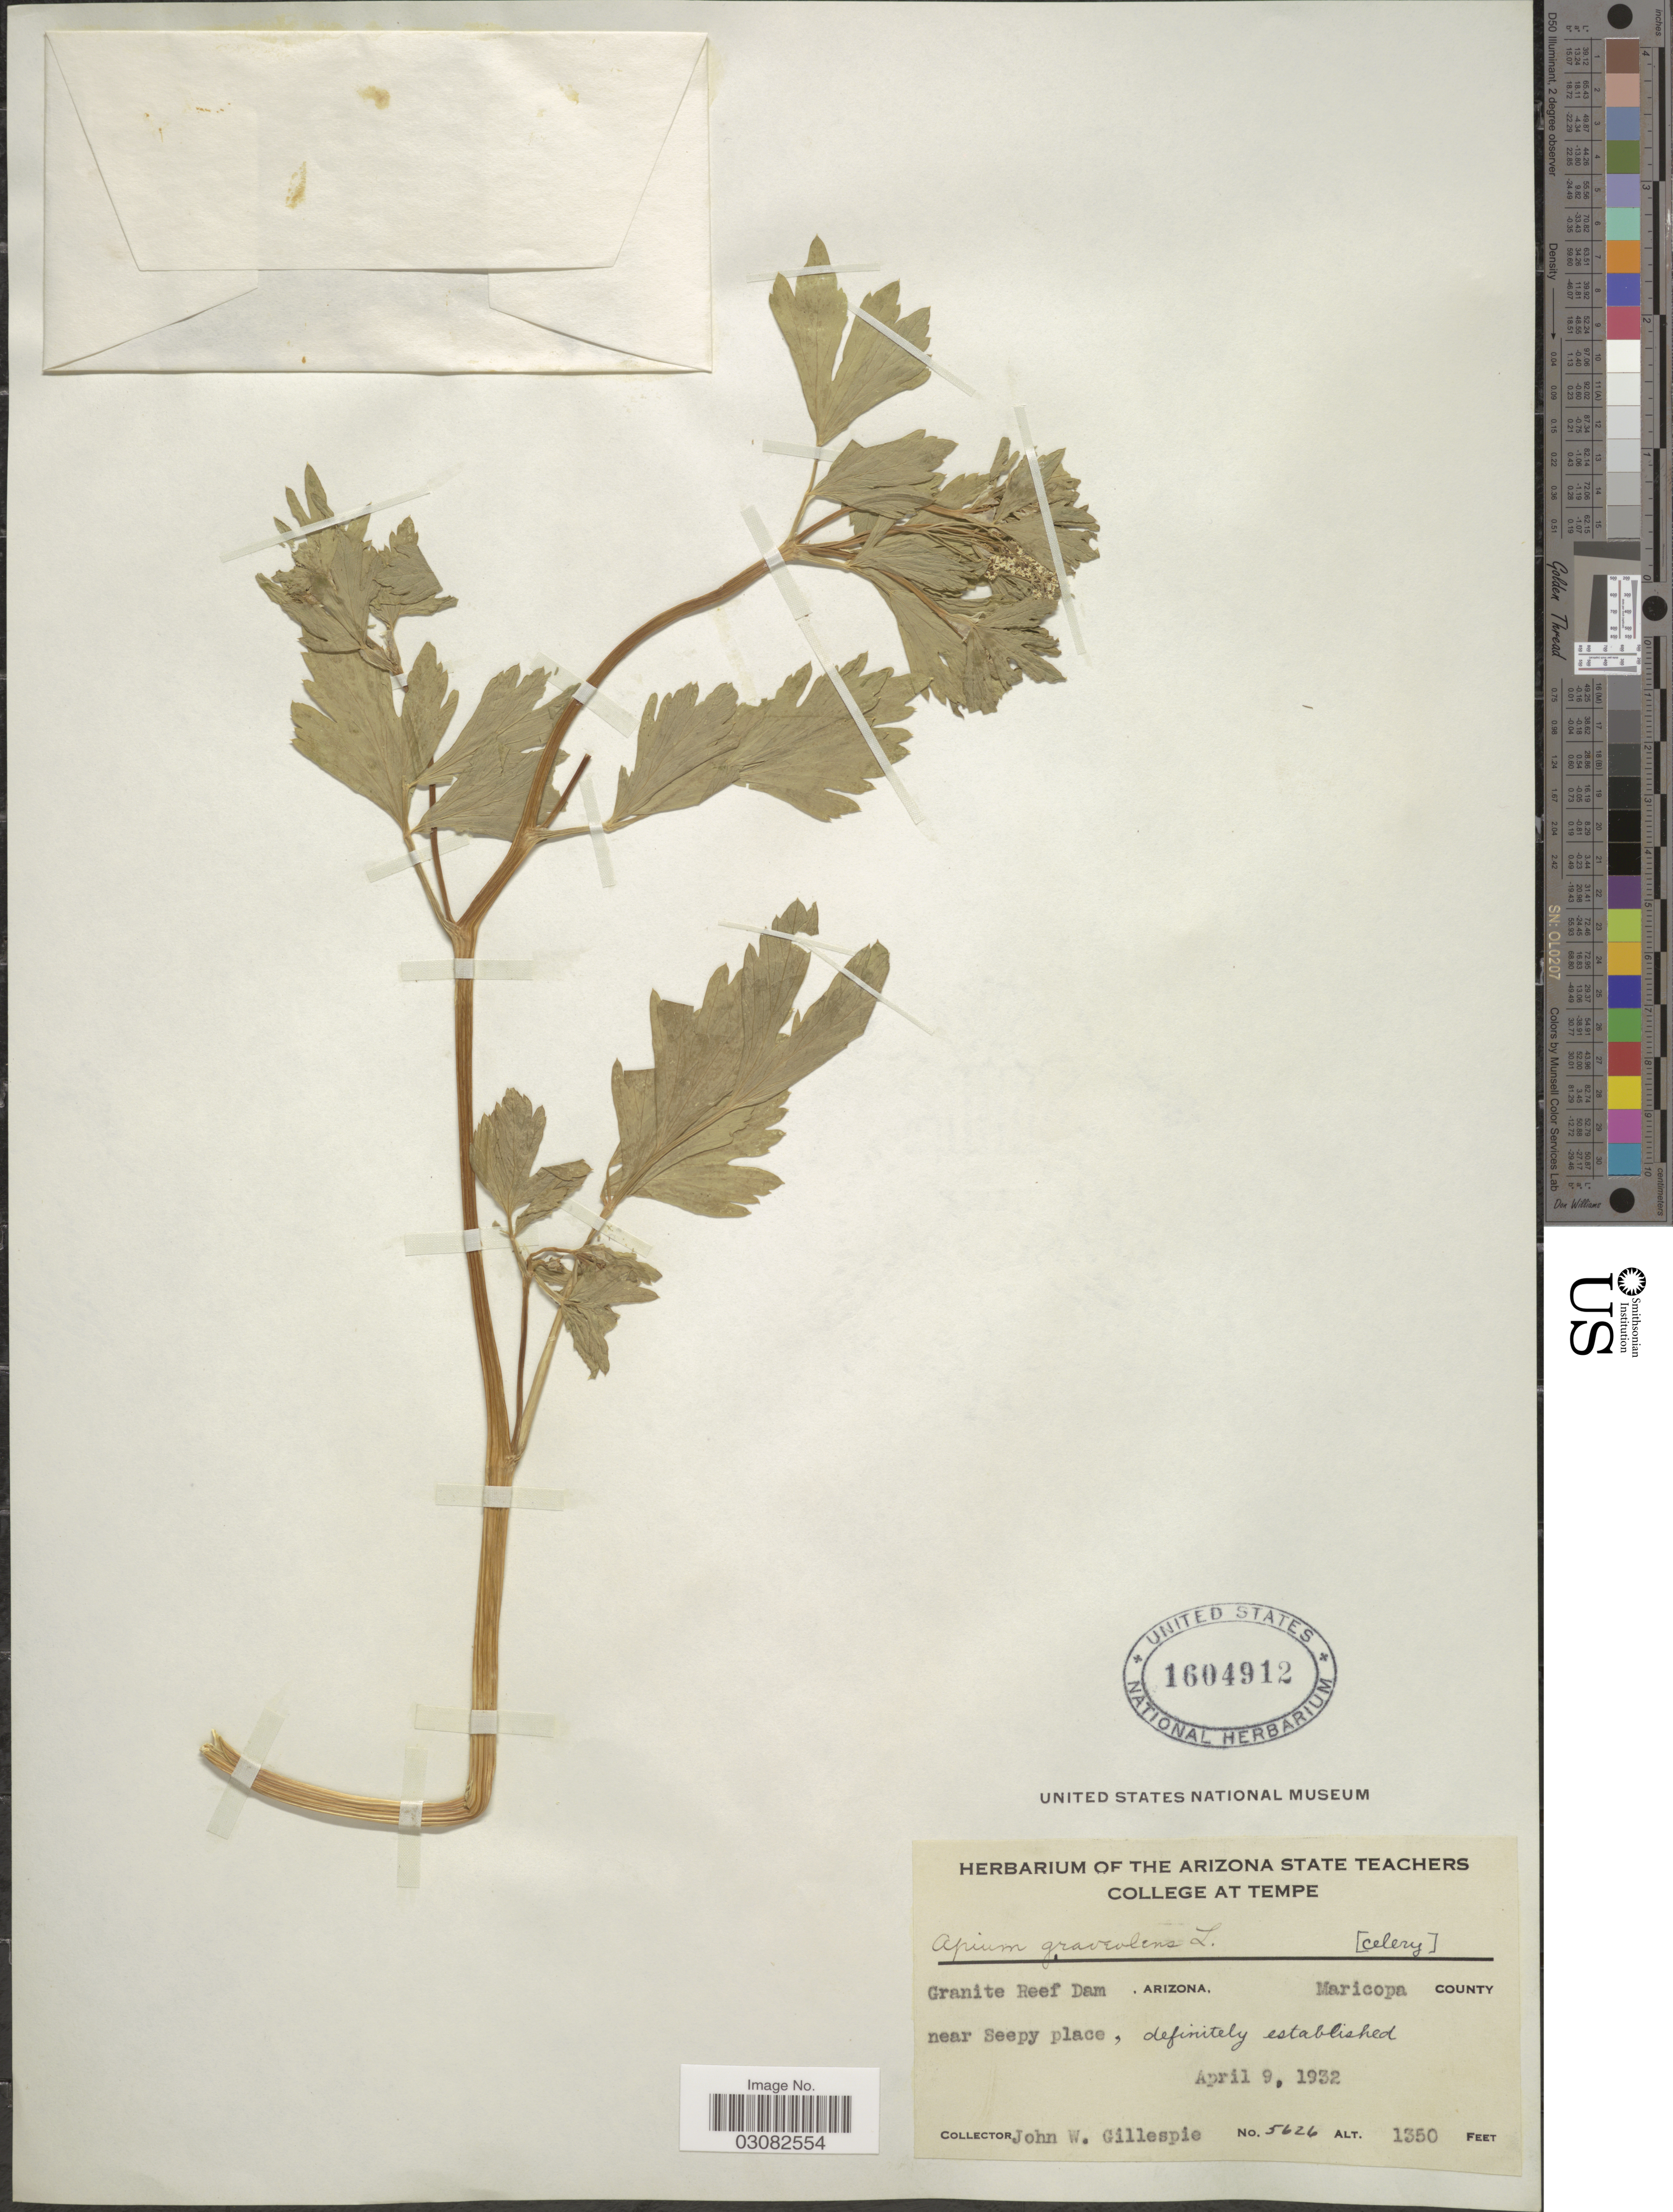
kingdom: Plantae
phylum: Tracheophyta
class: Magnoliopsida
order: Apiales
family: Apiaceae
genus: Apium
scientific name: Apium graveolens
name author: L.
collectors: J. W. Gillespie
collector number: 5626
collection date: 1932-04-09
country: United States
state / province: Arizona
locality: Granite Reef Dam. Maricopa County near Seepy place, definitely established.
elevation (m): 411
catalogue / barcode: US 1604912